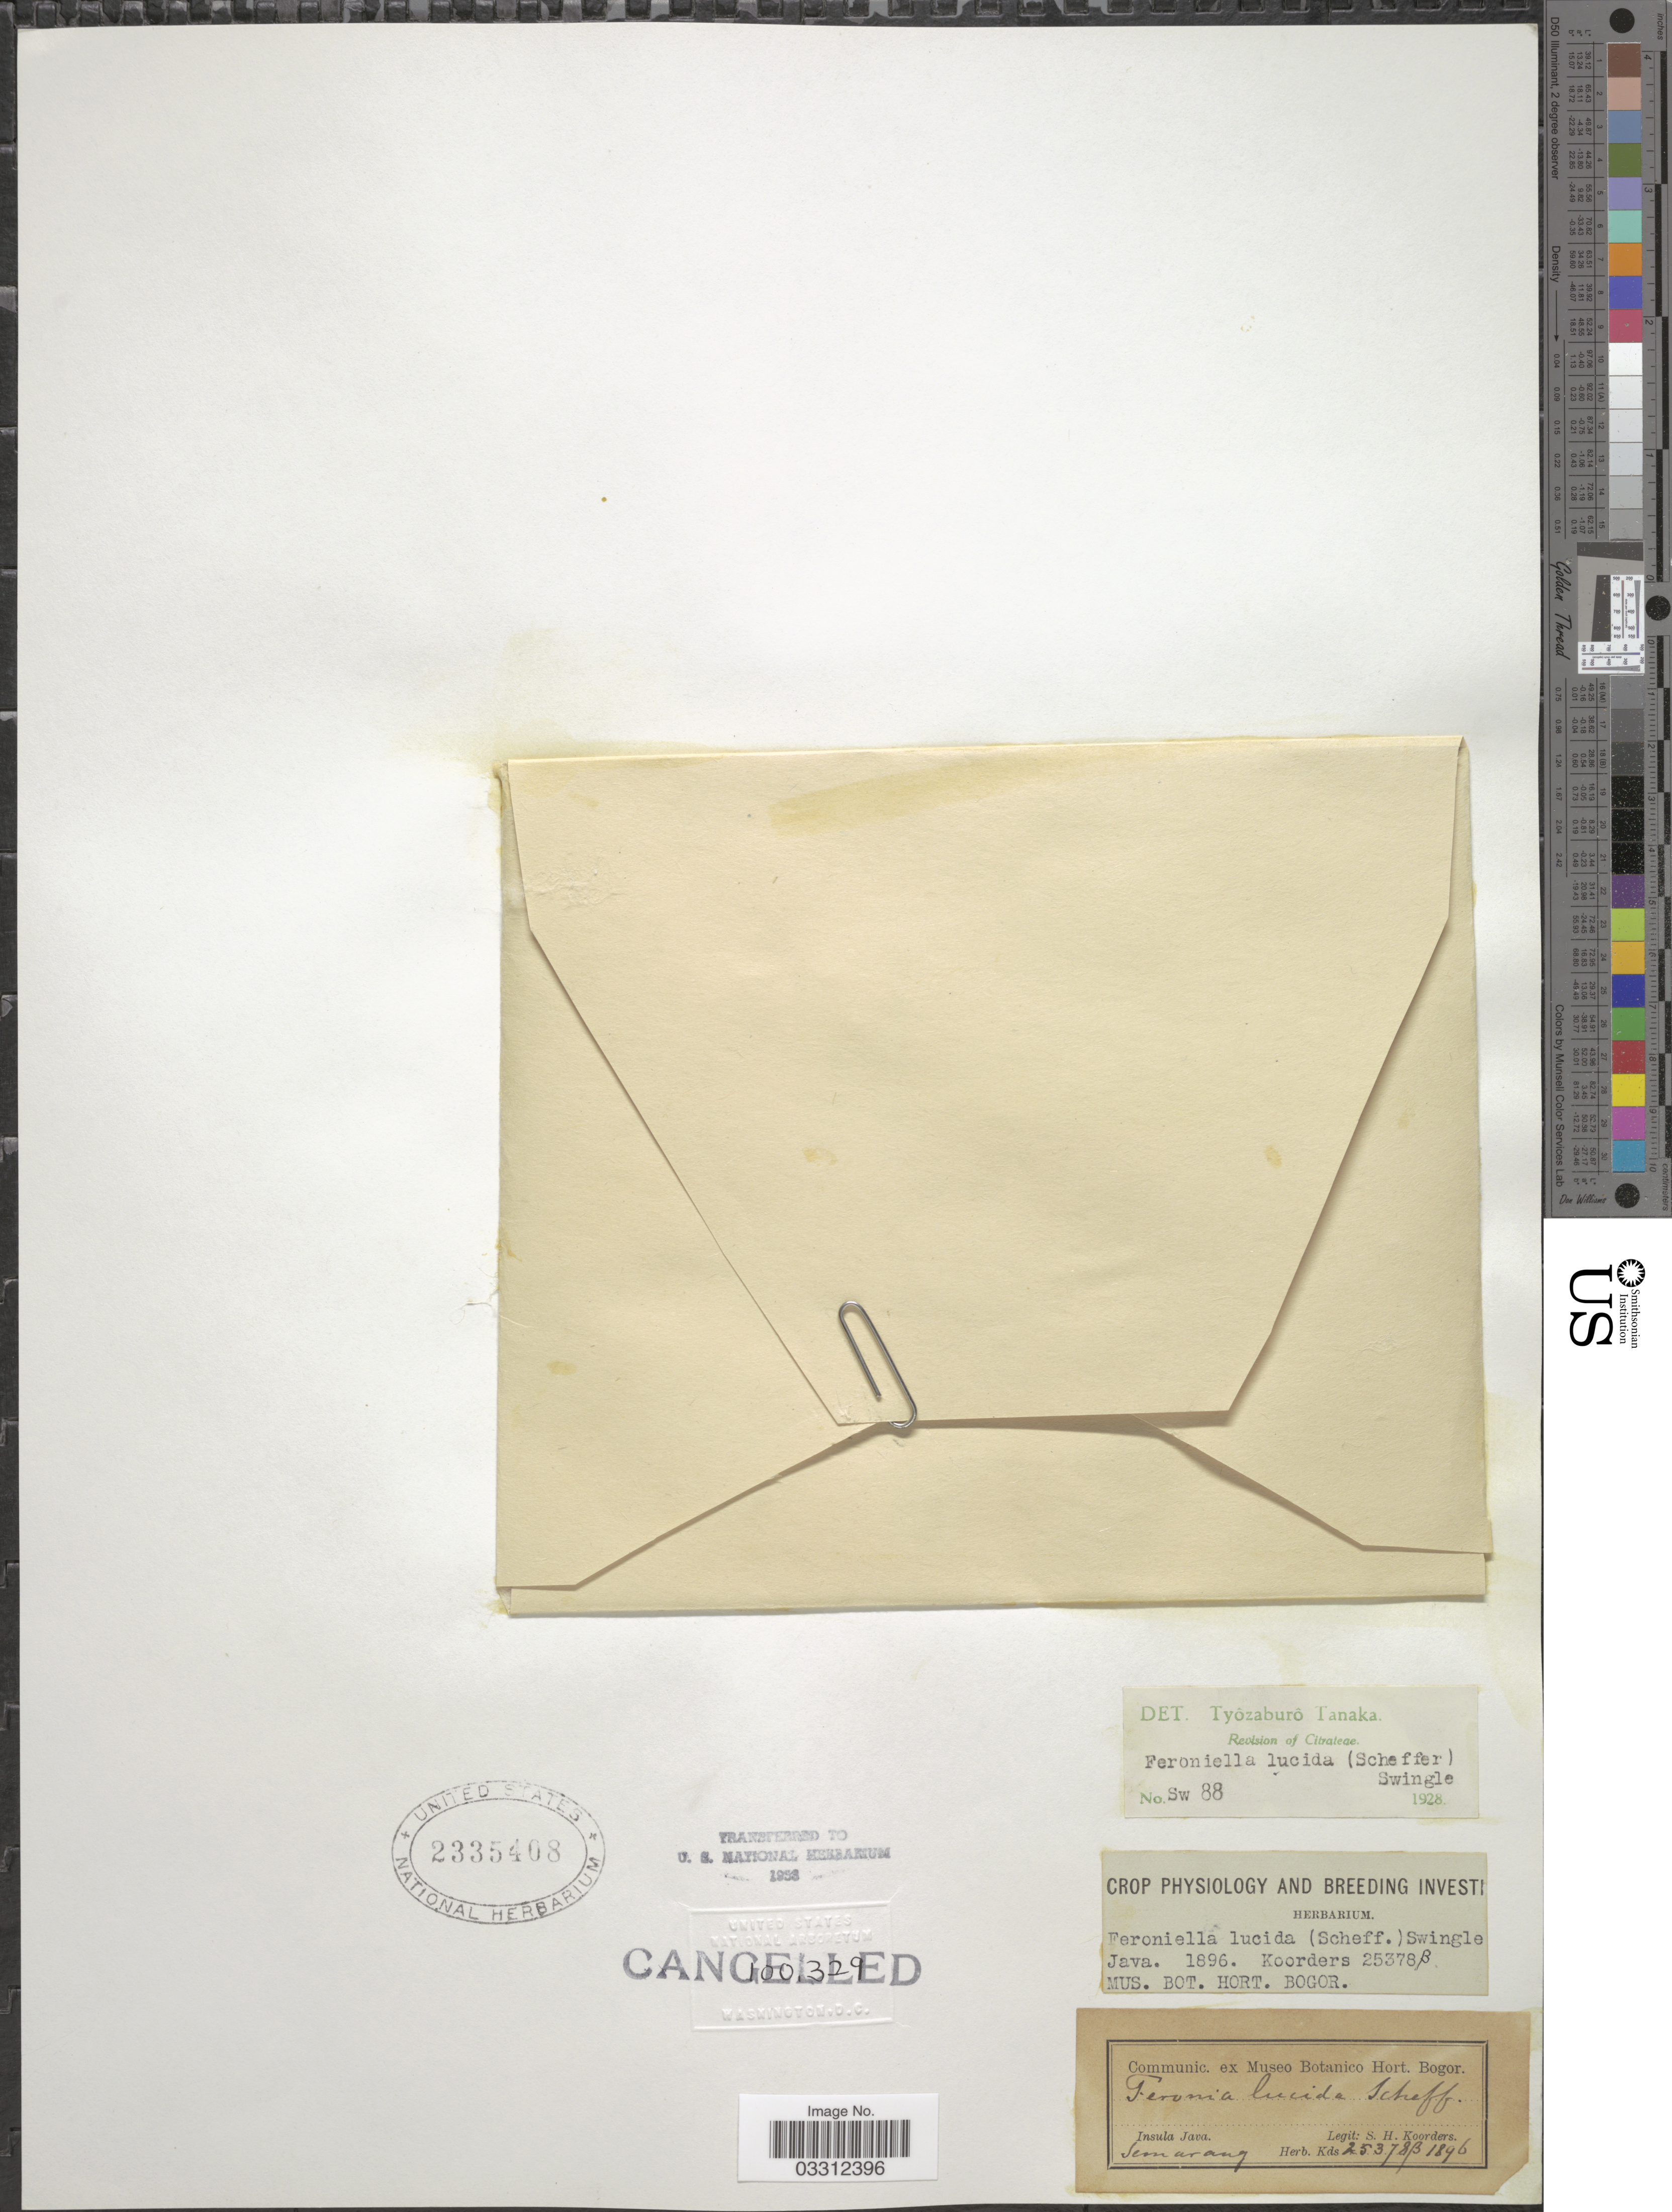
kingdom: Plantae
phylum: Tracheophyta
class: Magnoliopsida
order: Sapindales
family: Rutaceae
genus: Feroniella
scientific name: Feroniella lucida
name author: Swingle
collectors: S. H. Koorders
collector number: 25378ß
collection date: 1896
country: Indonesia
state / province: Java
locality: Mus. Bot. Hort. Bogor [unsure placement] Insula Java. Semarang.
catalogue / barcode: US 2335408